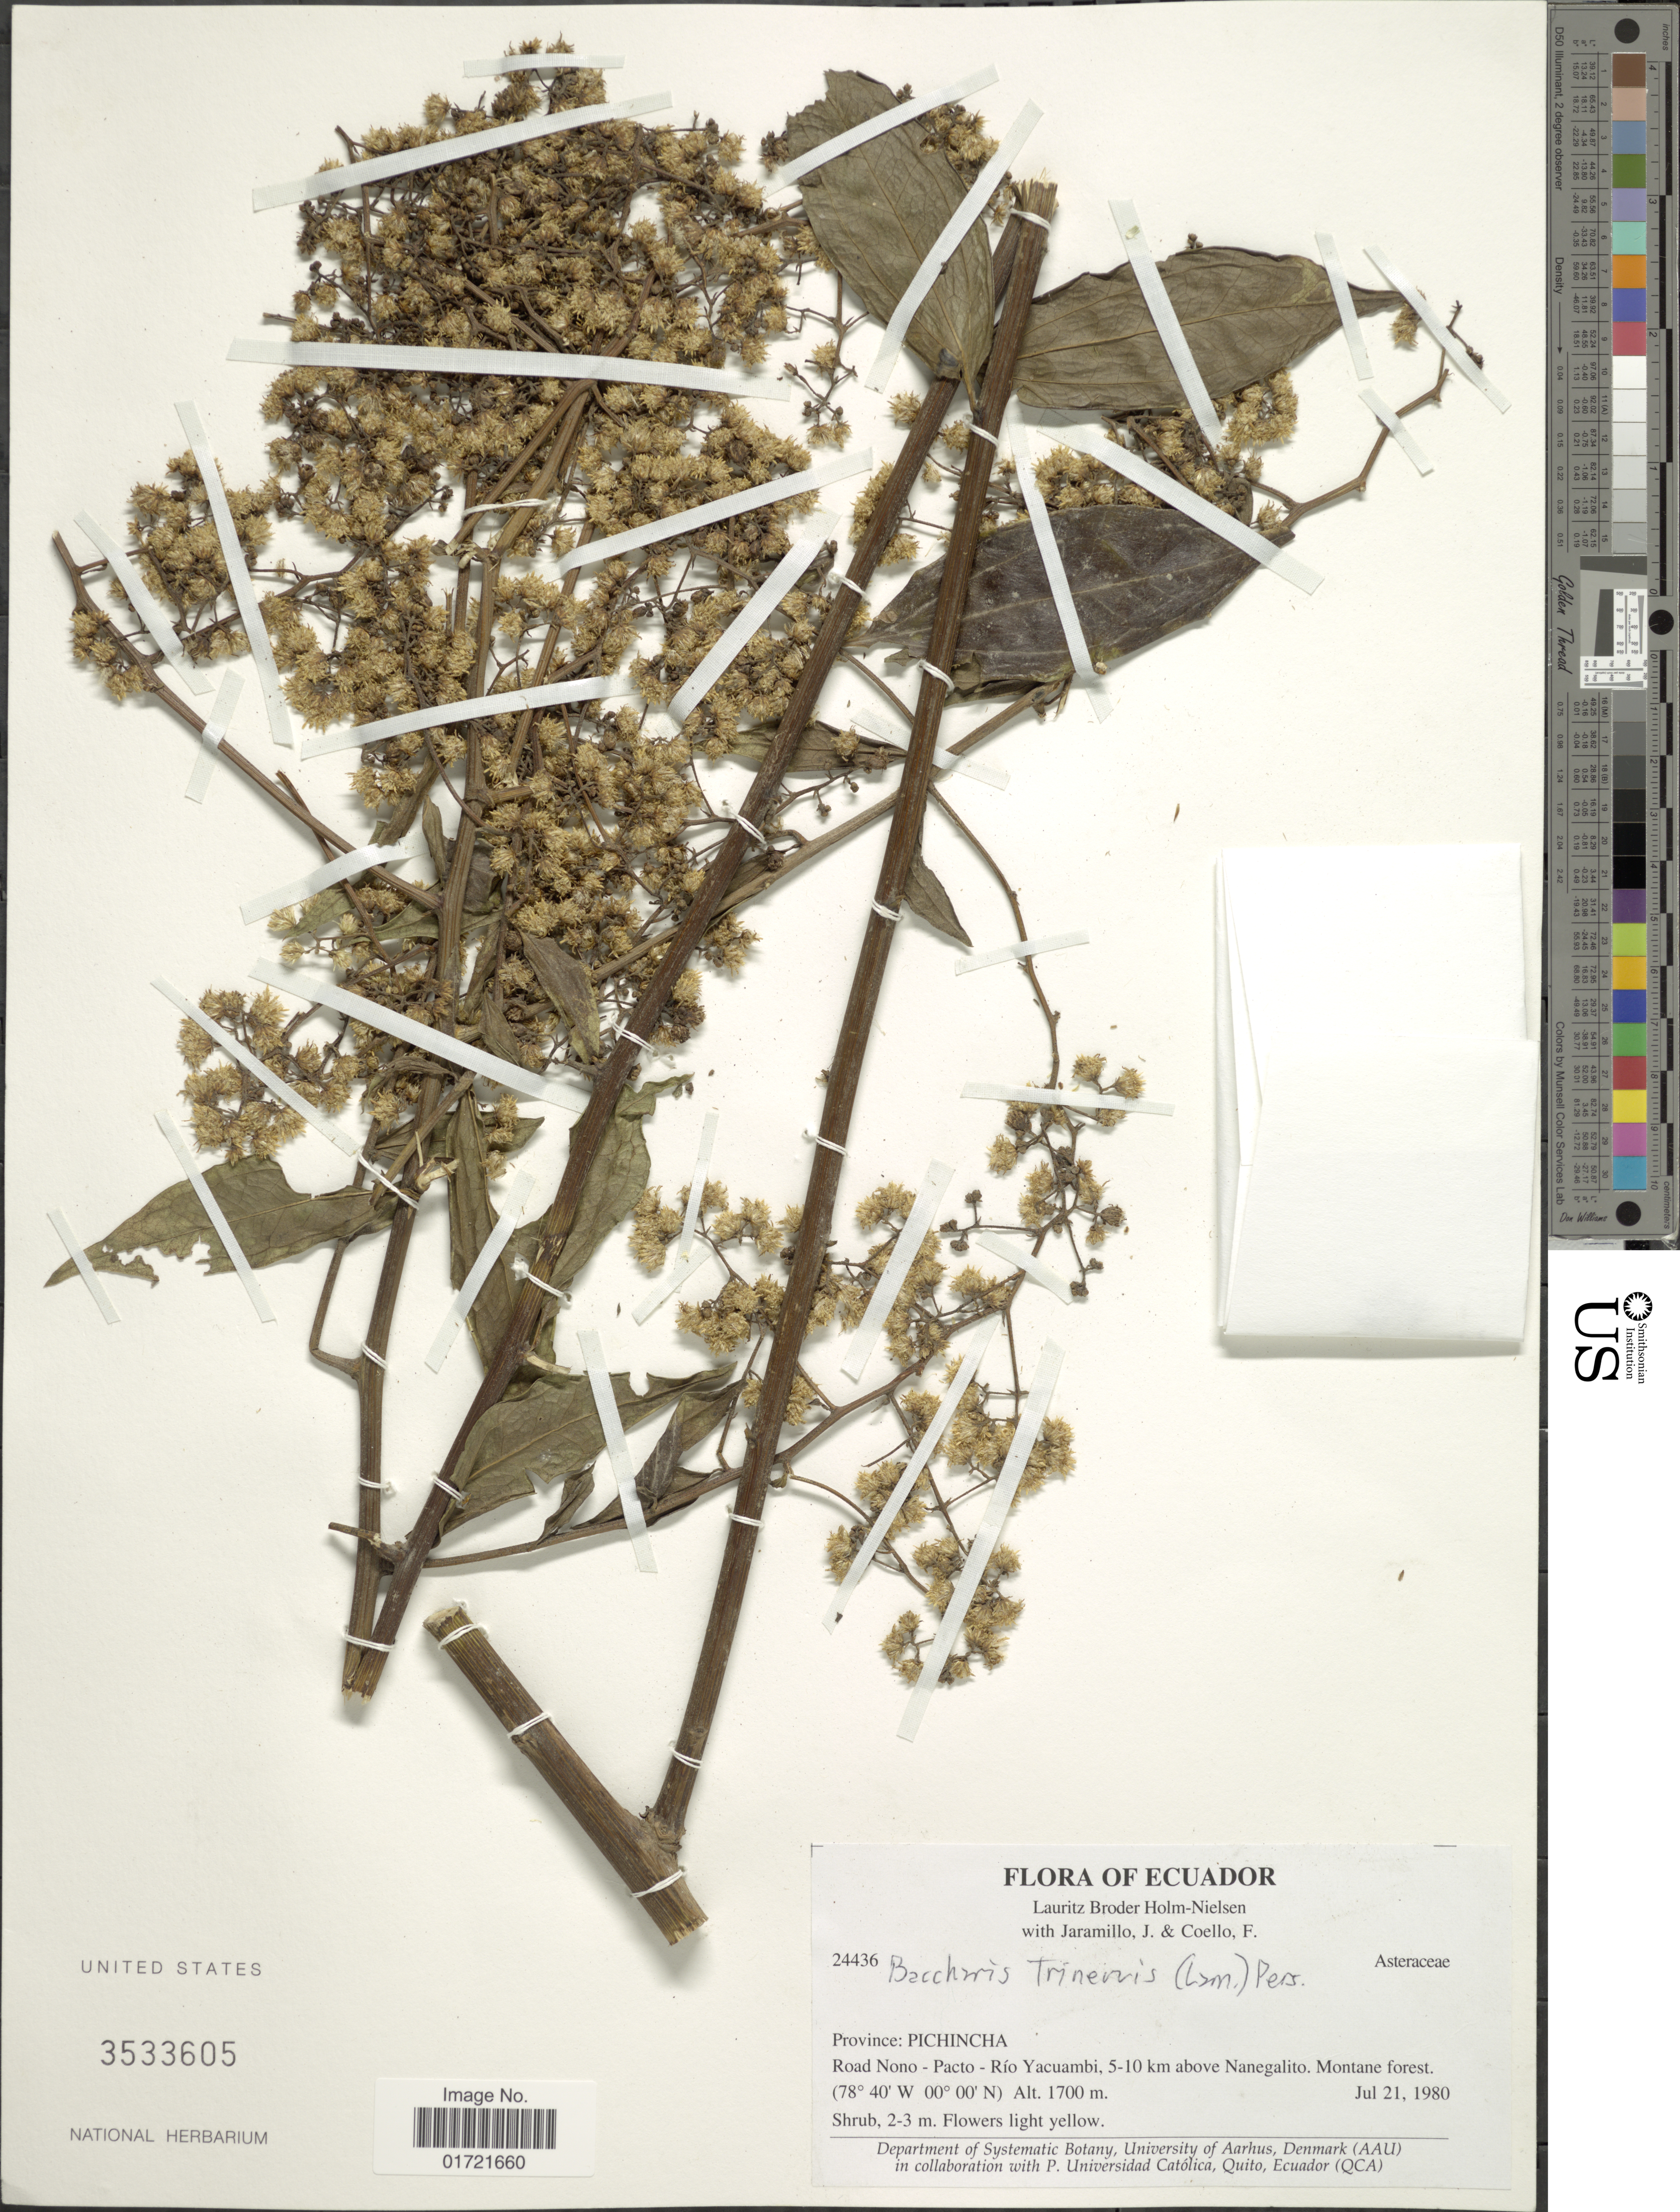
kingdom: Plantae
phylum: Tracheophyta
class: Magnoliopsida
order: Asterales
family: Asteraceae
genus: Baccharis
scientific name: Baccharis trinervis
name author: (Lam.) Pers.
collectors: L. B. Holm-Nielsen, J. Jaramillo & F. Coello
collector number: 24436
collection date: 1980-07-21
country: Ecuador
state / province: Pichincha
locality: Province: Pichincha, Road Nono - Pacto - Rio Yacuambi, 5-10 km above Nangalito, Montane forest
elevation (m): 1700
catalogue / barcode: US 3533605